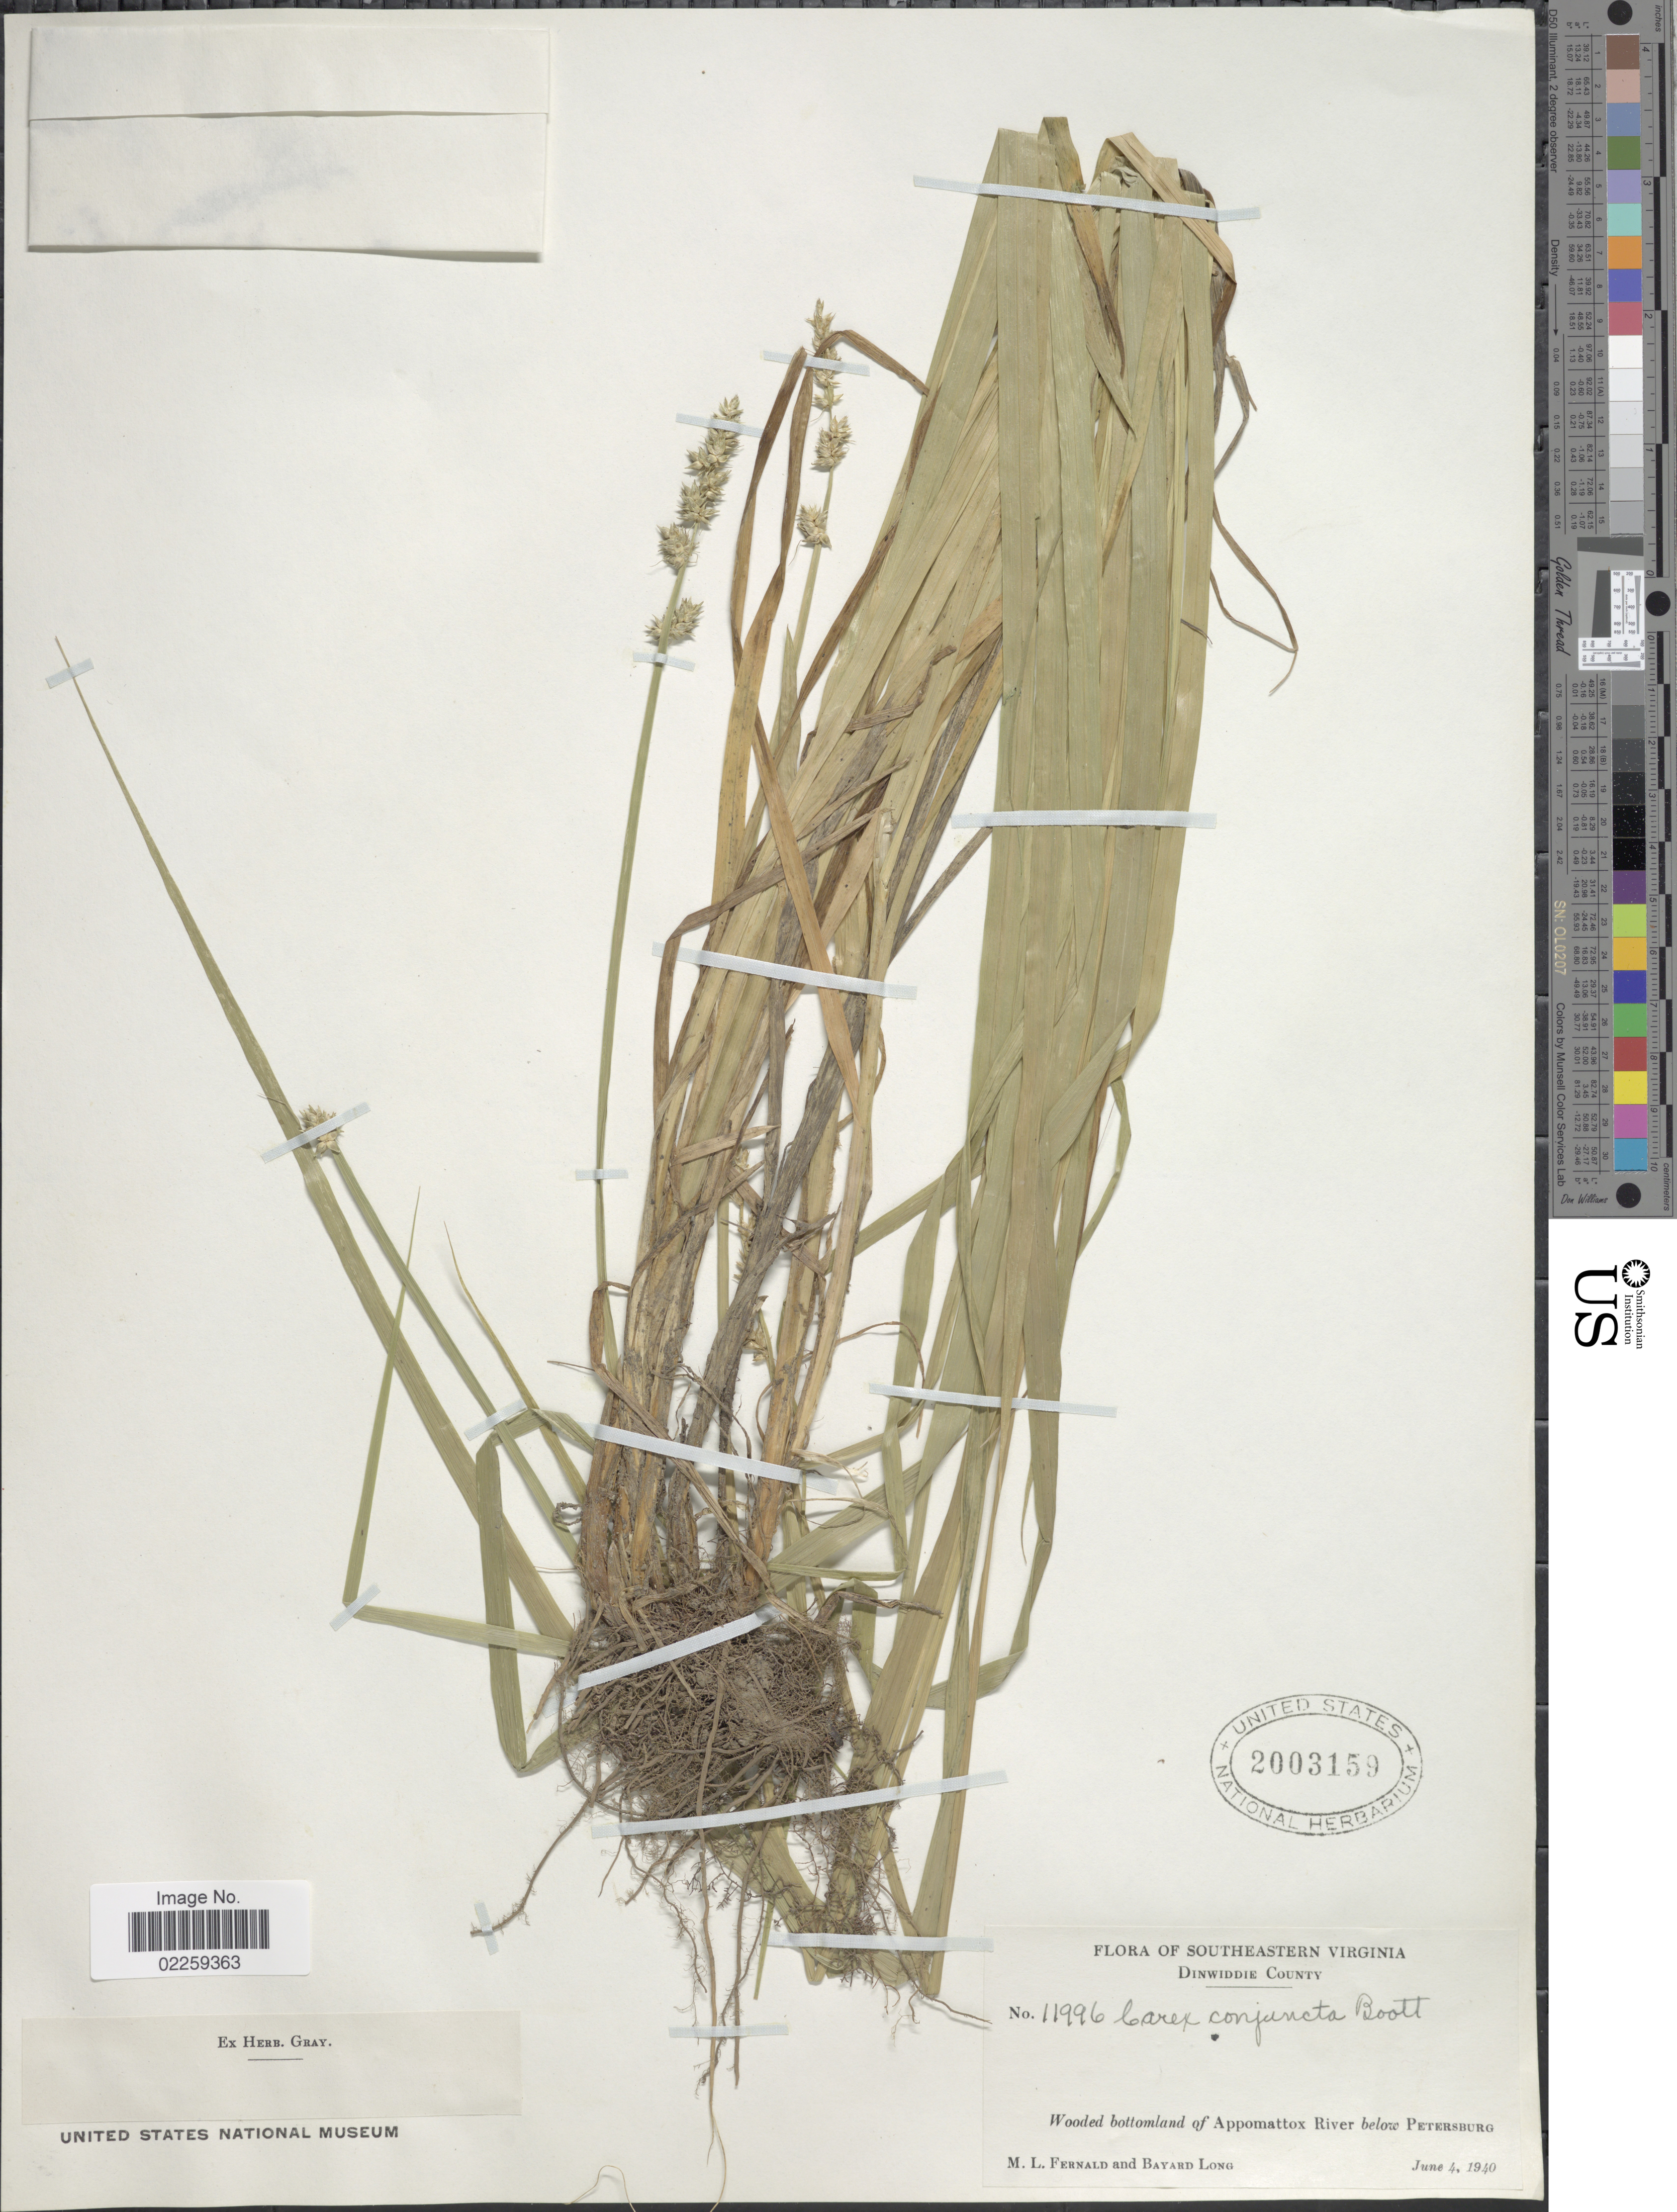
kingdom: Plantae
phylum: Tracheophyta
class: Liliopsida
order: Poales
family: Cyperaceae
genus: Carex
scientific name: Carex conjuncta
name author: Boott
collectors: M. L. Fernald & B. Long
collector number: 11996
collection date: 1940-06-04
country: United States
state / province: Virginia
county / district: Dinwiddie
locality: Southeastern Virginia, Dinwiddie County, Bottomland of Appomattox River below Petersburg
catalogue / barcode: US 2003159